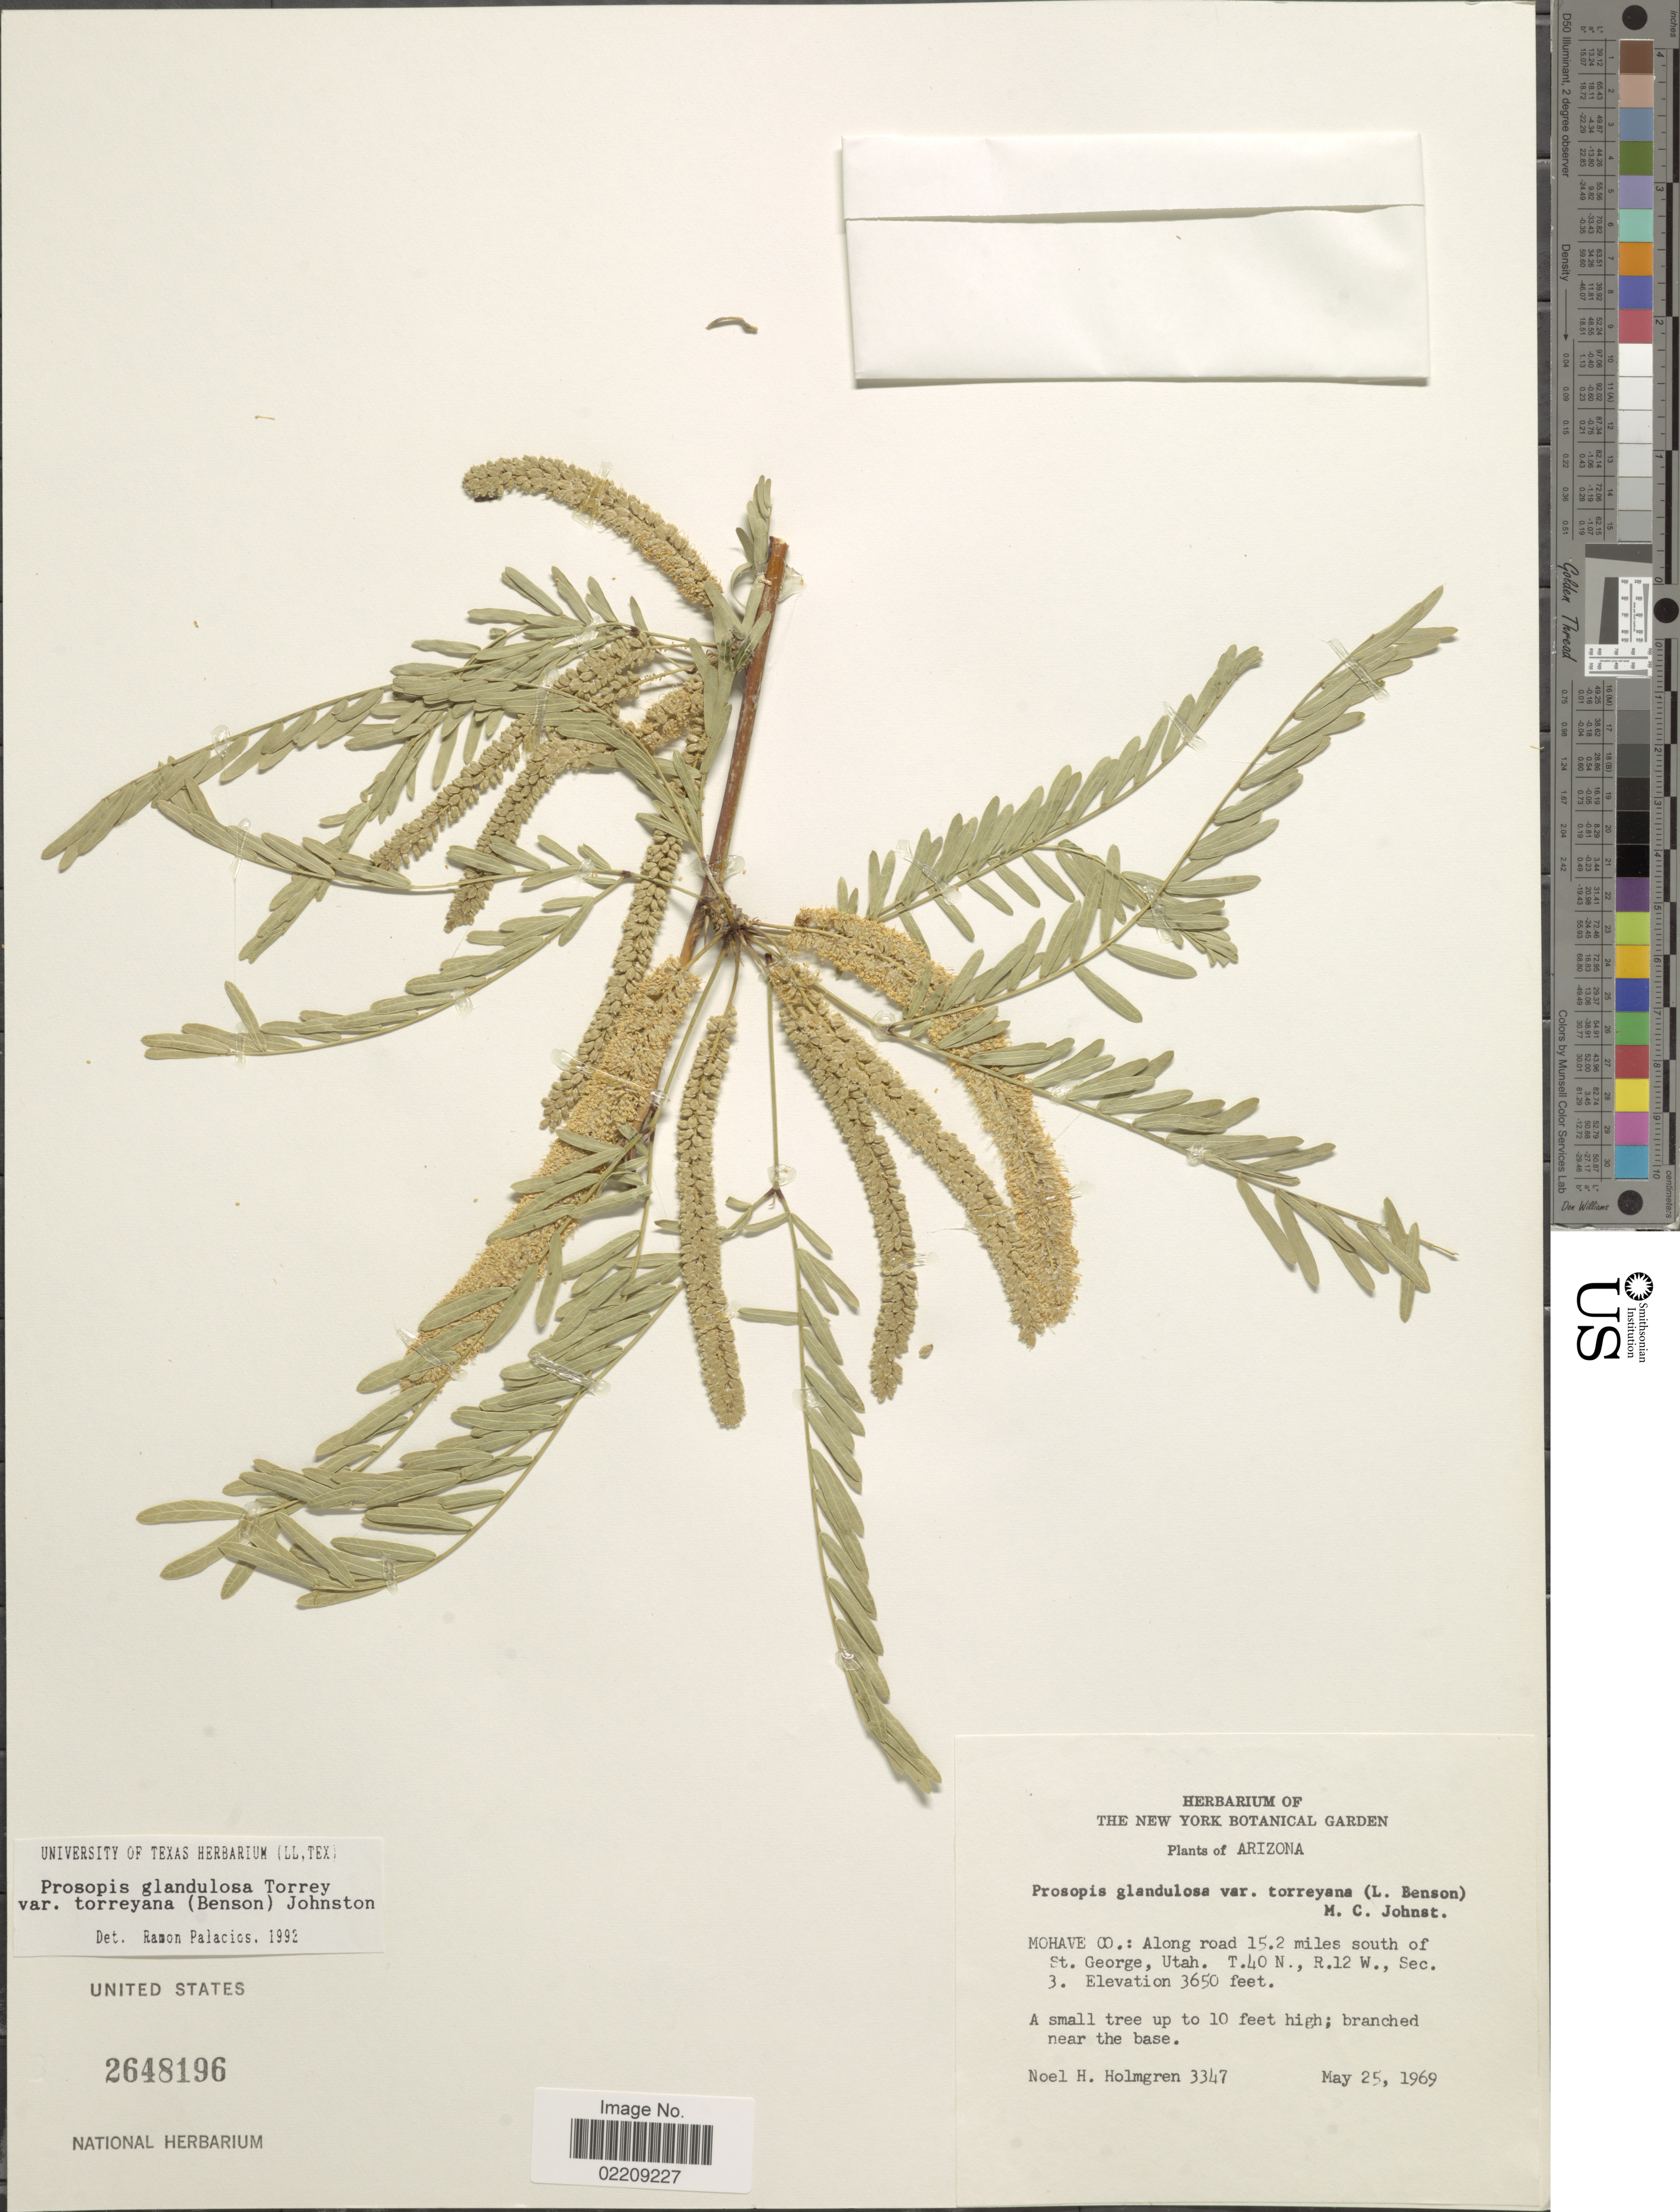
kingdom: Plantae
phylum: Tracheophyta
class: Magnoliopsida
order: Fabales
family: Fabaceae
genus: Neltuma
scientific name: Neltuma odorata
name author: (Torr. & Frém.) C. E. Hughes & G.P. Lewis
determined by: Strong, Mark T., (BOT), Smithsonian Institution - National Museum of Natural History (UNITED STATES)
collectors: N. H. Holmgren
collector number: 3347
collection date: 1969-05-25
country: United States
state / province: Utah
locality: Arizona, Mohave Co.: Along road 15.2 miles south of St George, Utah. T.40 N., R.12 W., Sec. 3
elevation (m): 1113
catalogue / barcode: US 2648196